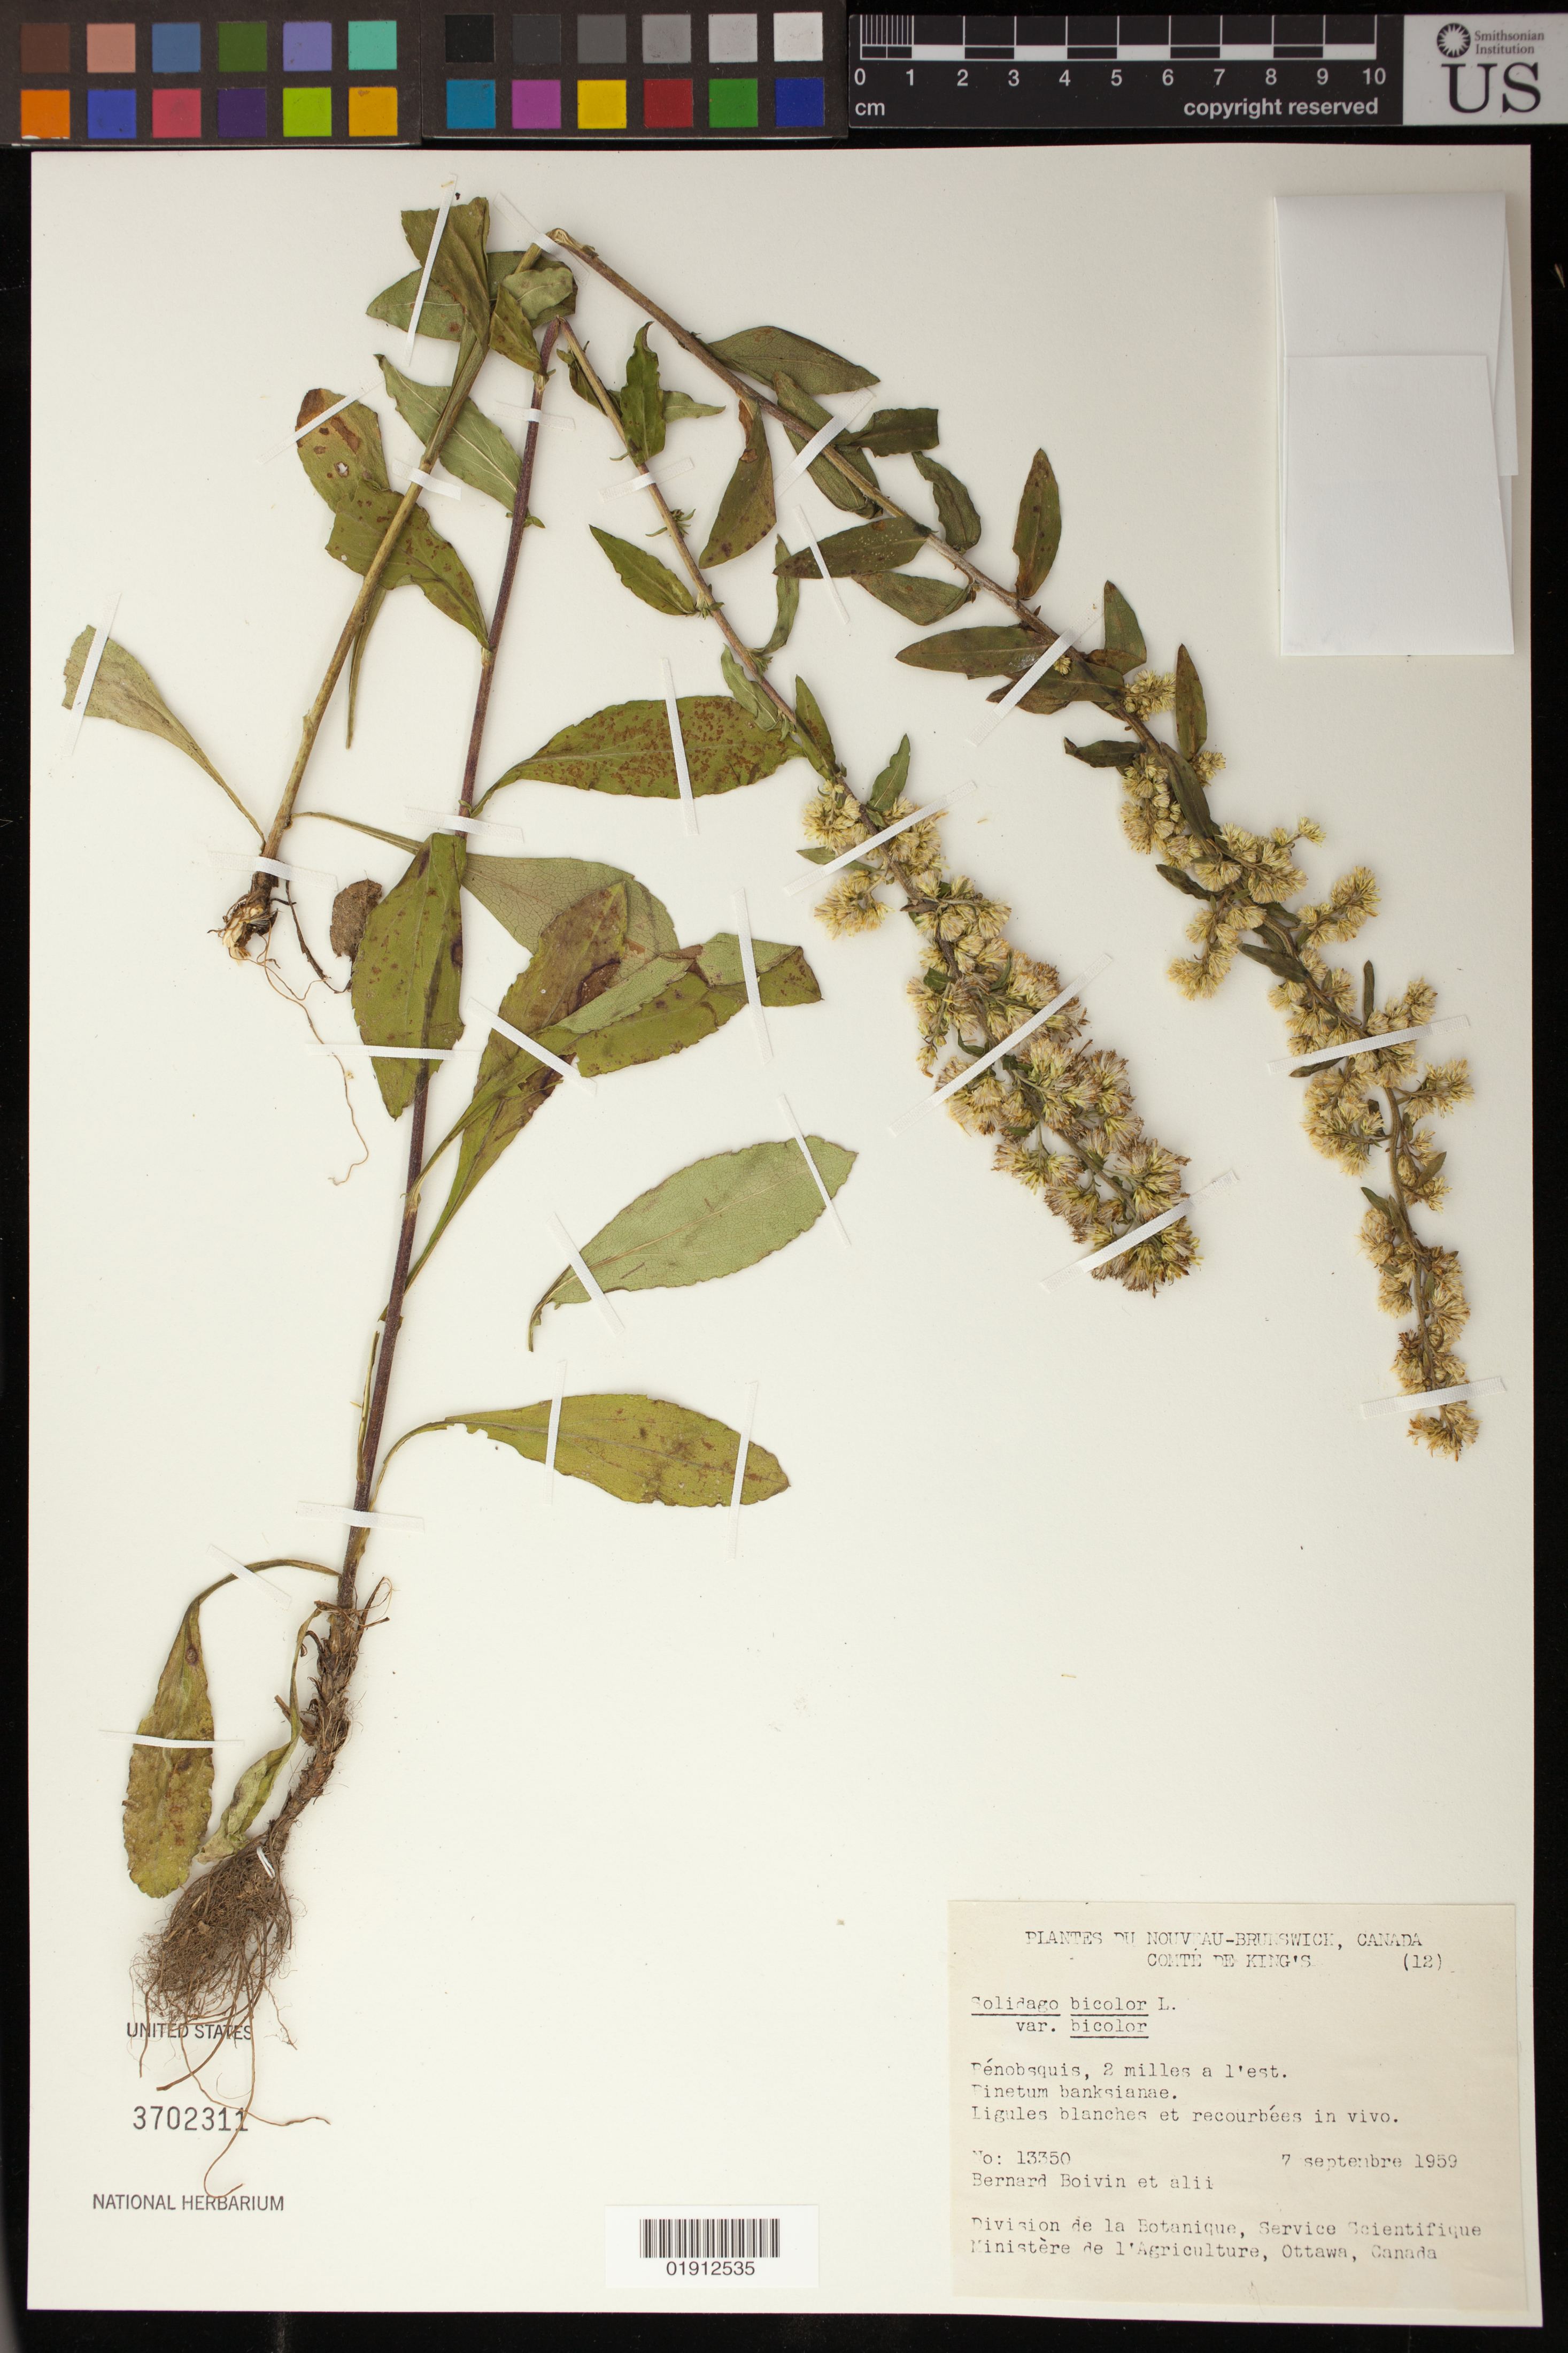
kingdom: Plantae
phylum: Tracheophyta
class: Magnoliopsida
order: Asterales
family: Asteraceae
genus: Solidago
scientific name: Solidago bicolor var. bicolor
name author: L.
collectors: J. R. B. Boivin & et al.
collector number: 13350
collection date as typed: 7 Septembre 1959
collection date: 1959-09-07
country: Canada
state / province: New Brunswick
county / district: Kings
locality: Comte de King's, Penobsquis, 2 milles a l'est.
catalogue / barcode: US 3702311